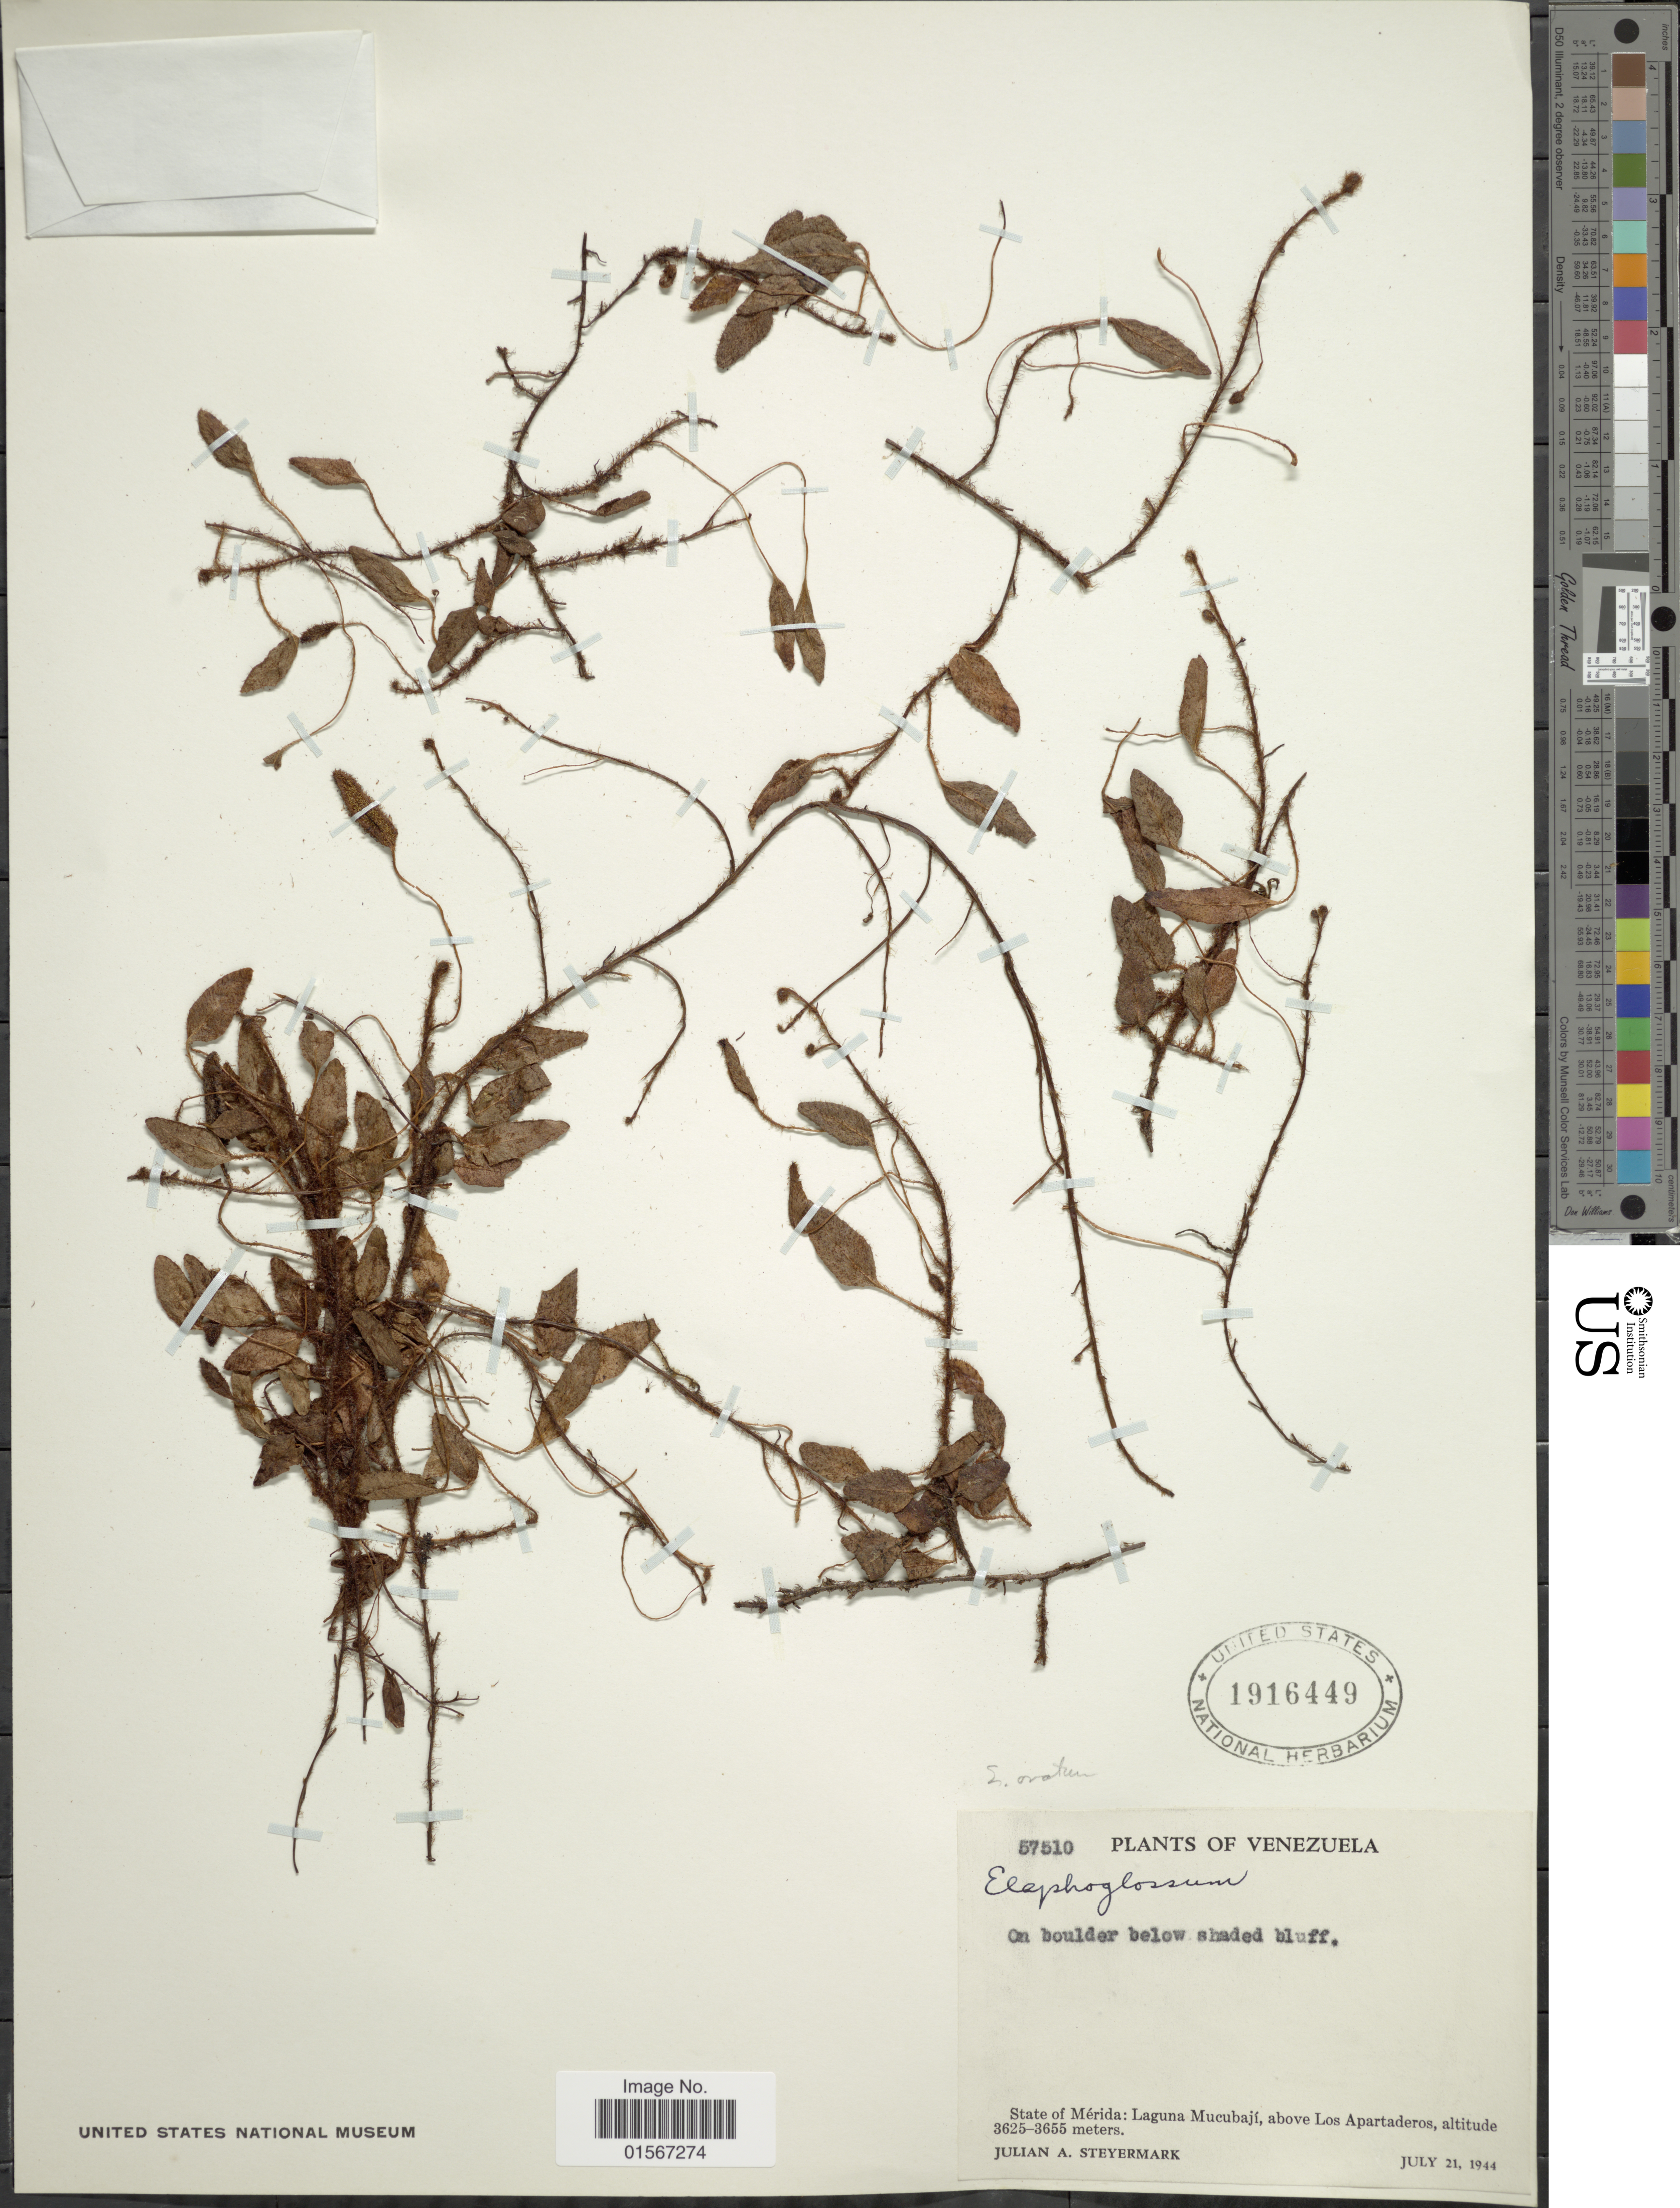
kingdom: Plantae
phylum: Tracheophyta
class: Polypodiopsida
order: Polypodiales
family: Dryopteridaceae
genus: Elaphoglossum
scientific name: Elaphoglossum ovatum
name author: (Hook. & Grev.) T. Moore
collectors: J. Steyermark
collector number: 57510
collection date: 1944-07-21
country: Venezuela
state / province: Mérida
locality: Venezuela, State of Mérida: Laguna Mucubají. above Los Apartaderos.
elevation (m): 3625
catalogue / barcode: US 1916449